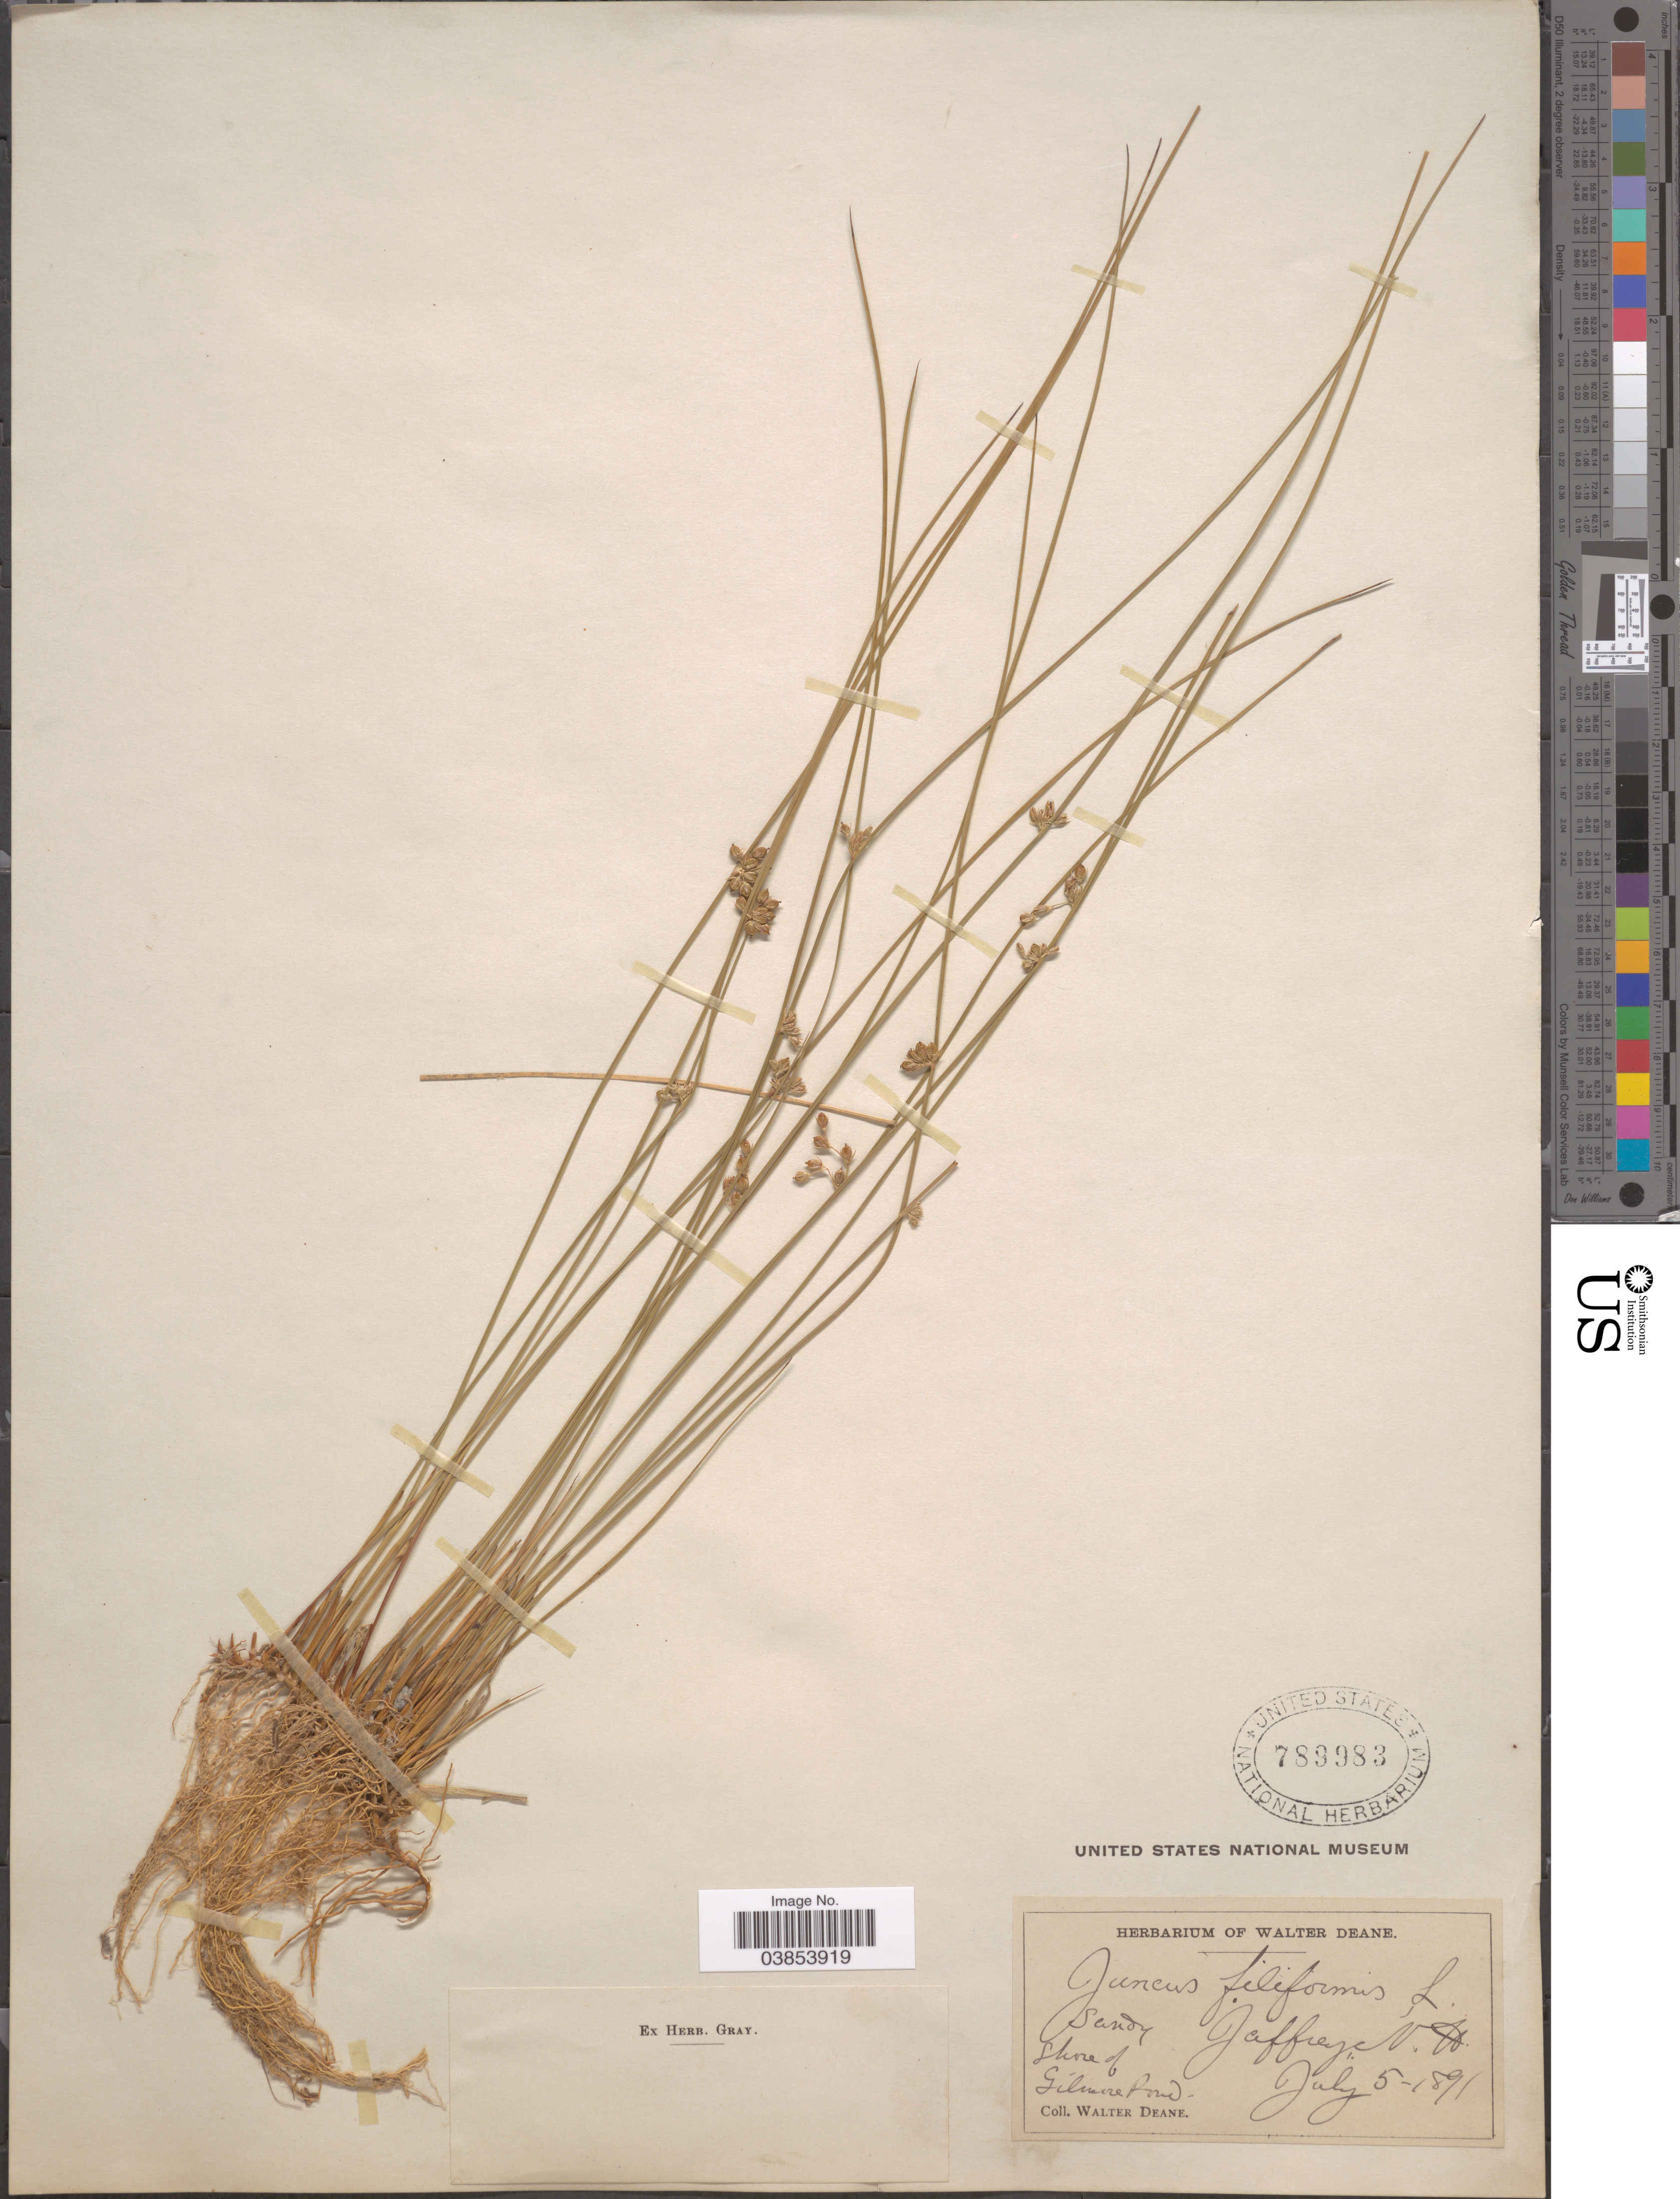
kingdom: Plantae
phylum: Tracheophyta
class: Liliopsida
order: Poales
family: Juncaceae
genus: Juncus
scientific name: Juncus filiformis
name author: L.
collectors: W. Deane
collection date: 1891-07-05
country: United States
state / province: New Hampshire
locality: Jaffrey. Shore of Gilmore Pond.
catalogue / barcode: US 789983